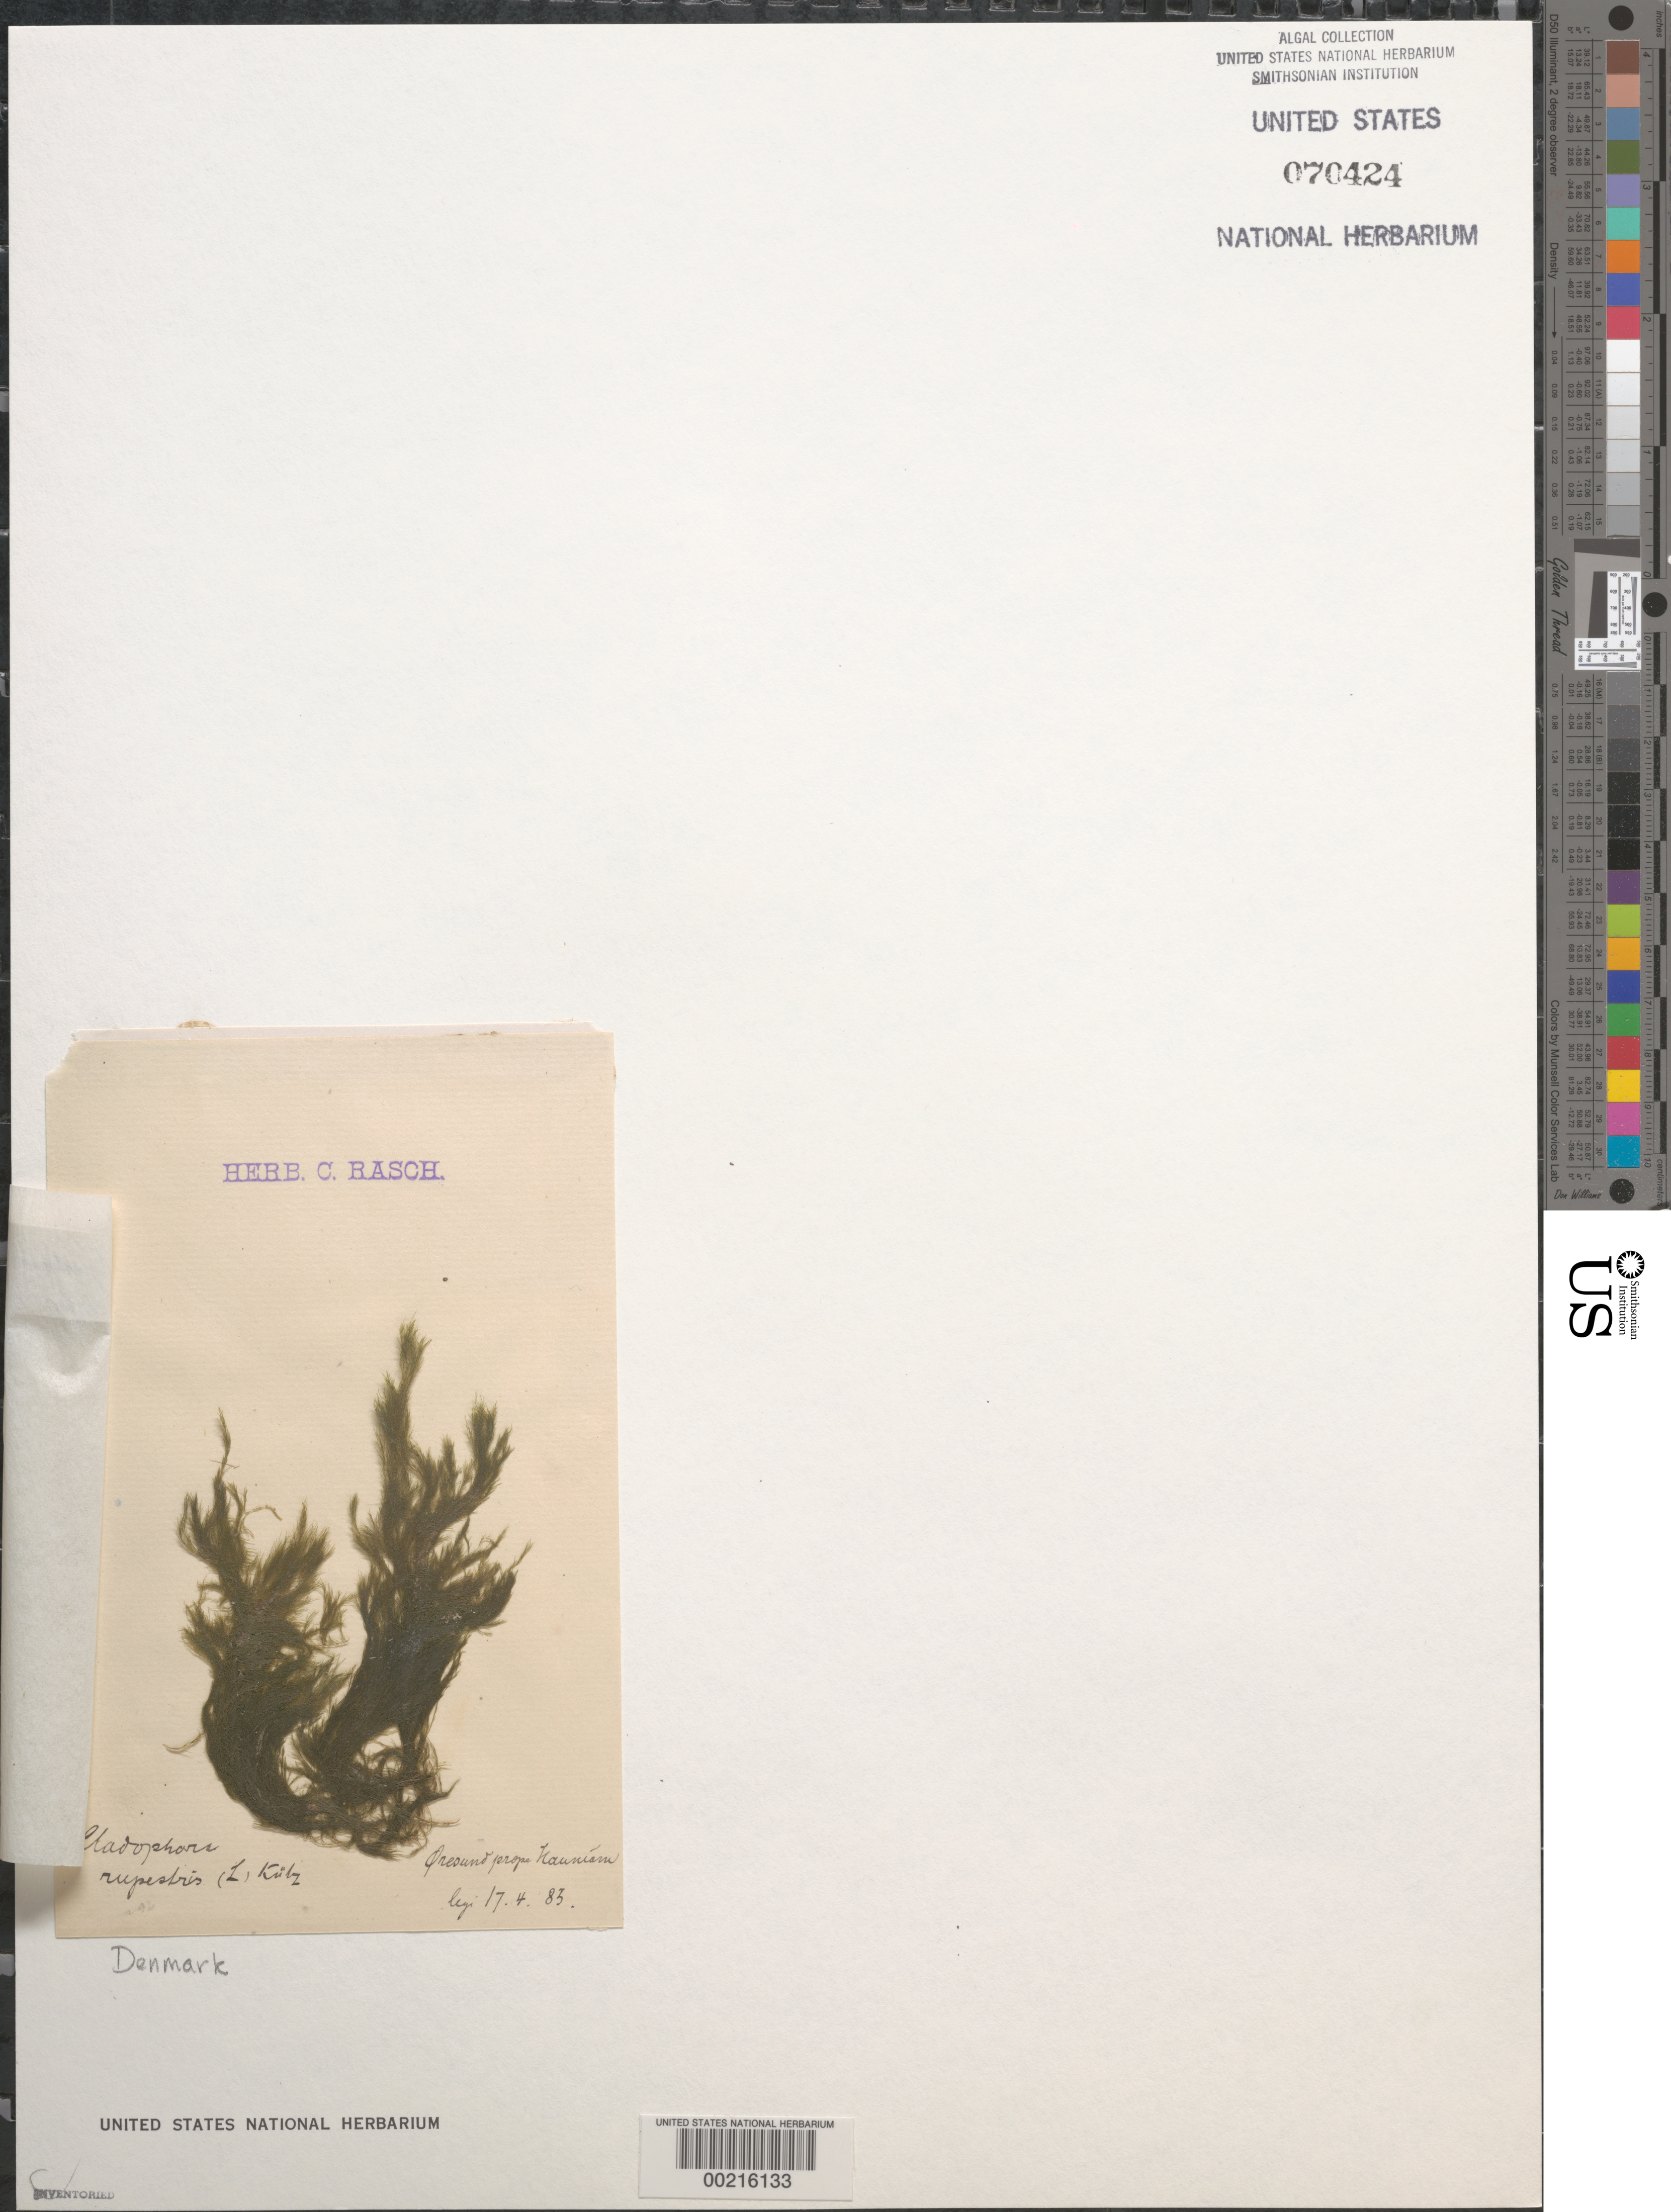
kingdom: Plantae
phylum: Chlorophyta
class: Ulvophyceae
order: Cladophorales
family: Cladophoraceae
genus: Cladophora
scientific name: Cladophora rupestris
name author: (Roth) Kütz.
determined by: Phinney, H. K.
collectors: C. Rasch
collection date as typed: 17 Apr 1883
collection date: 1883-04-17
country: Denmark / Sweden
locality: Oresund, Near Copenhagen (Hafnia)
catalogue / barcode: US 70424